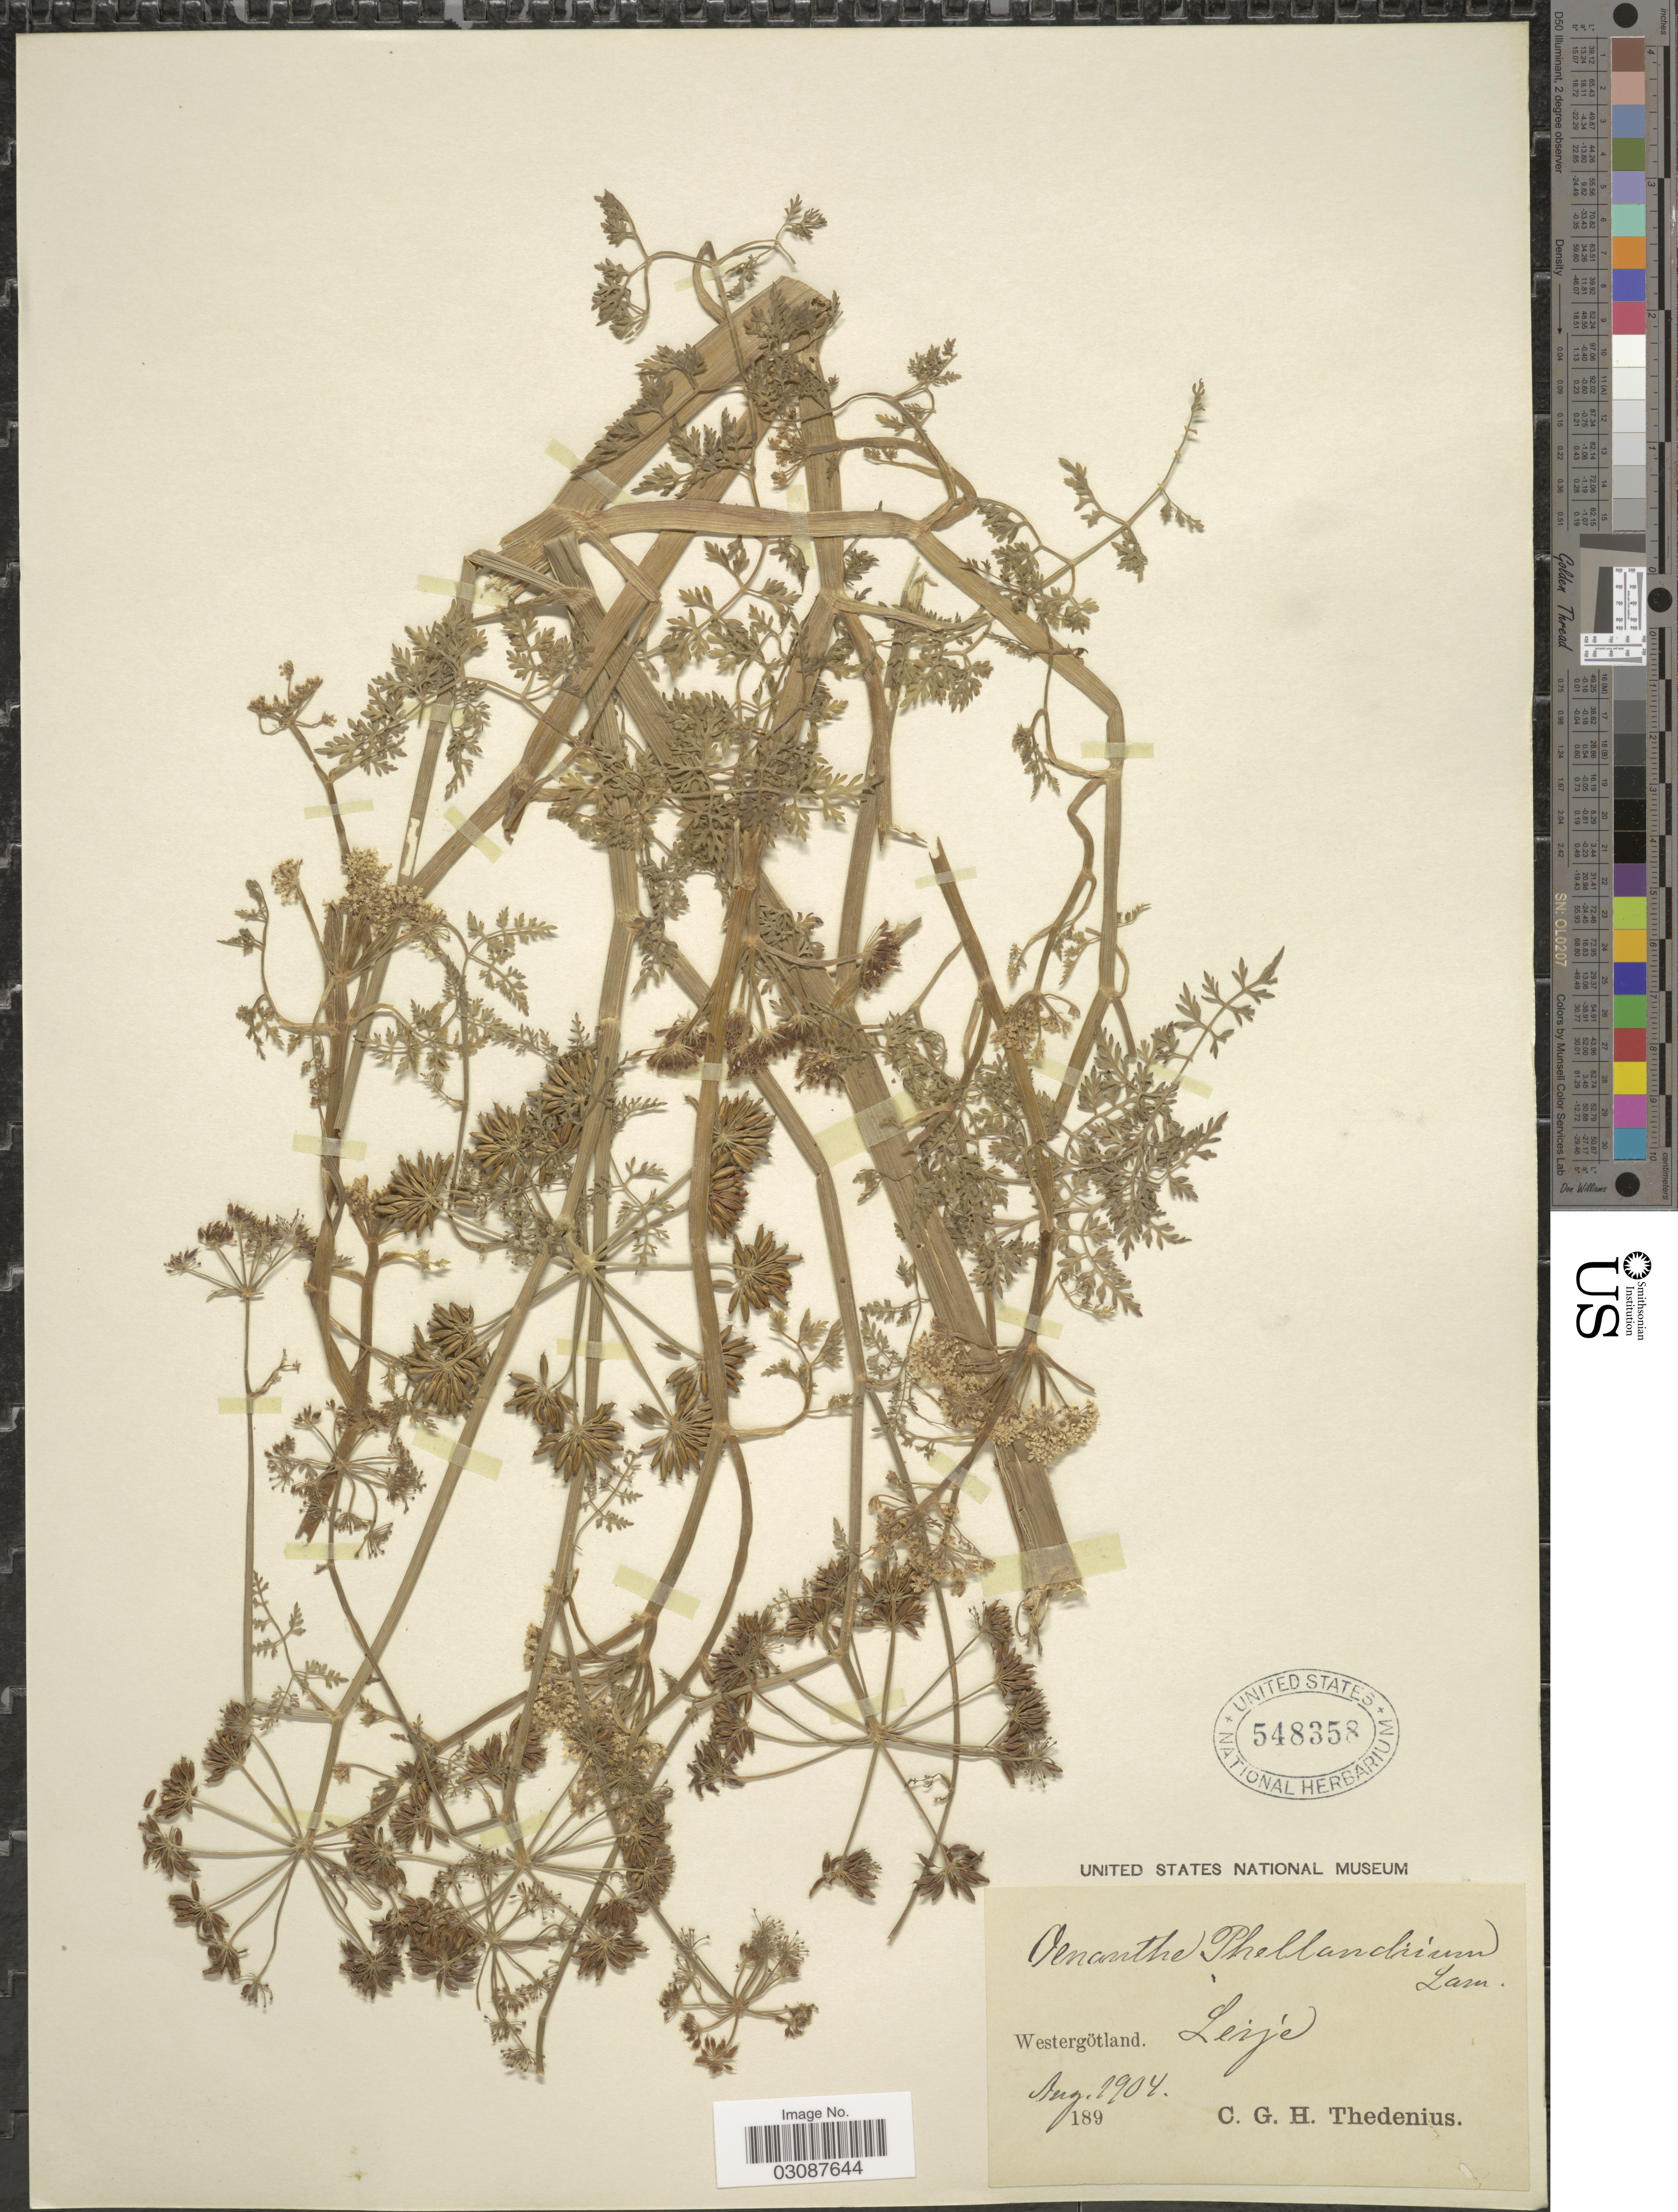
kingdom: Plantae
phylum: Tracheophyta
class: Magnoliopsida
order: Apiales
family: Apiaceae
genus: Oenanthe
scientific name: Oenanthe phellandrim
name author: Lam.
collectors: C. Thedenius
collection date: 1904-08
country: Sweden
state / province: Västra Götaland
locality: Westergötland. Leije.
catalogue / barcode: US 548358